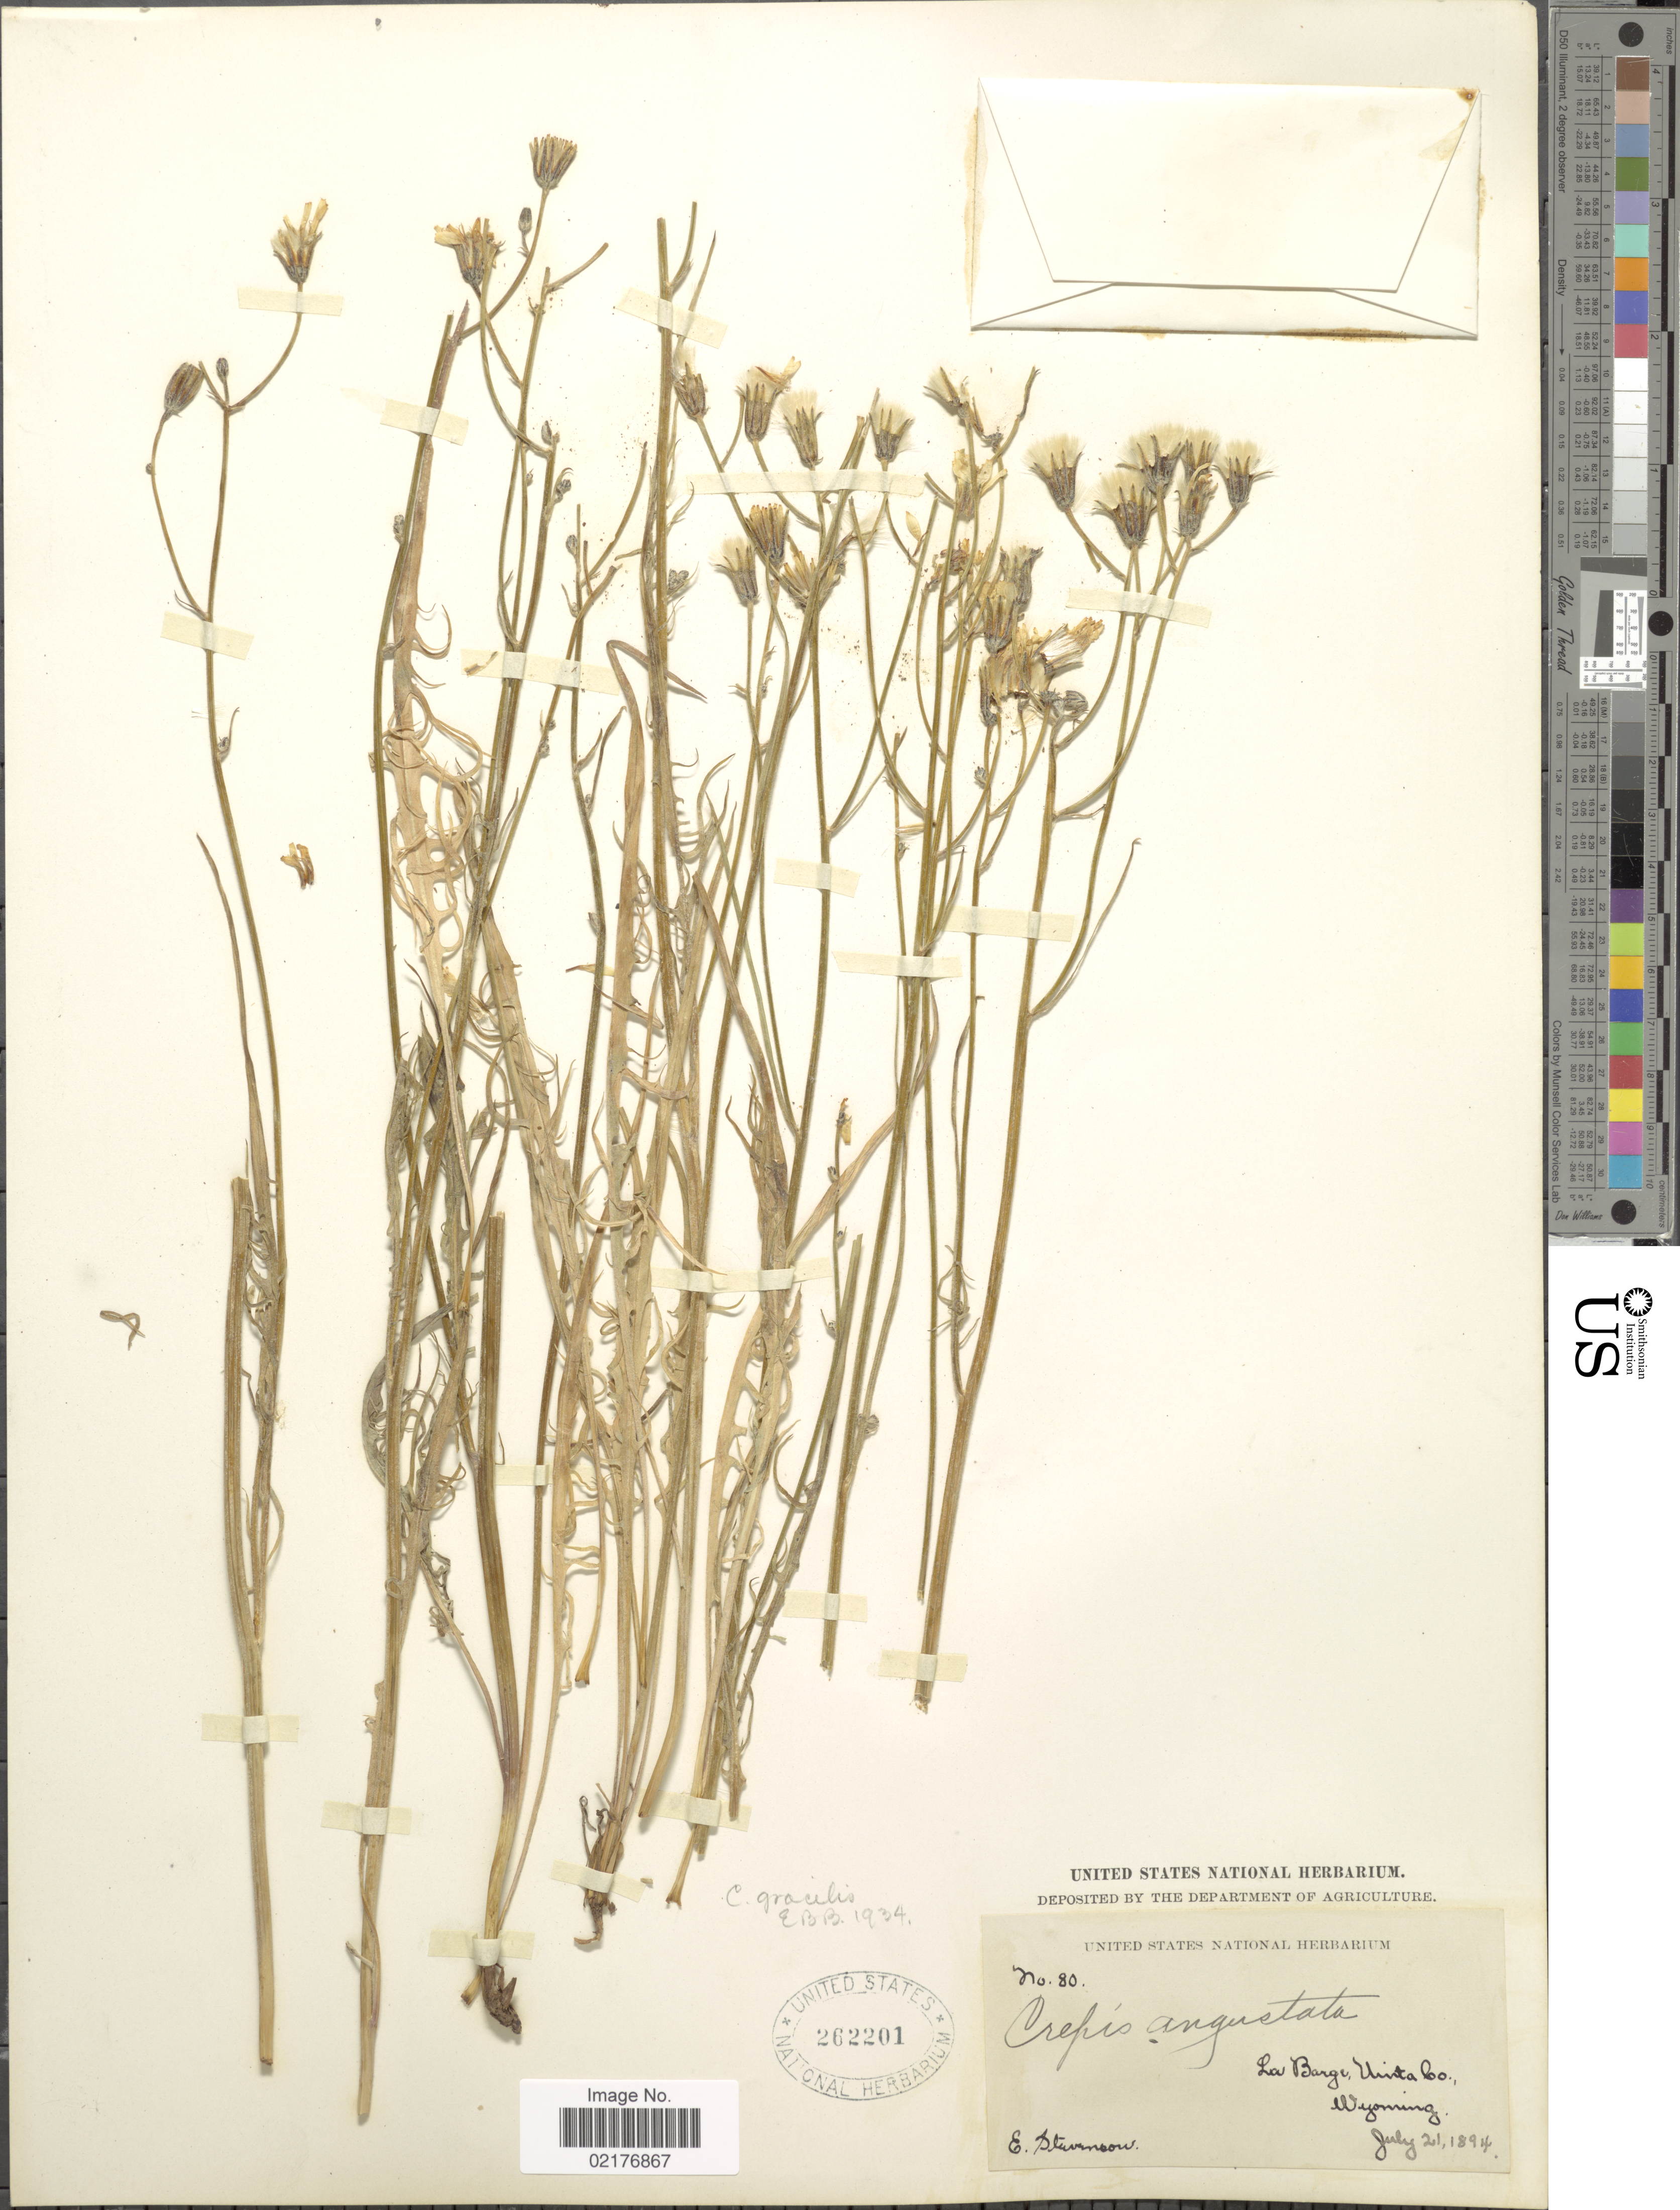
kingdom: Plantae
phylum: Tracheophyta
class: Magnoliopsida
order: Asterales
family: Asteraceae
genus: Crepis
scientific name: Crepis atribarba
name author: A. Heller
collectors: E. Stevenson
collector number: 80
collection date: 1894-07-21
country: United States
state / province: Wyoming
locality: La Barge, Uinta Co. Wyoming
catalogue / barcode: US 262201